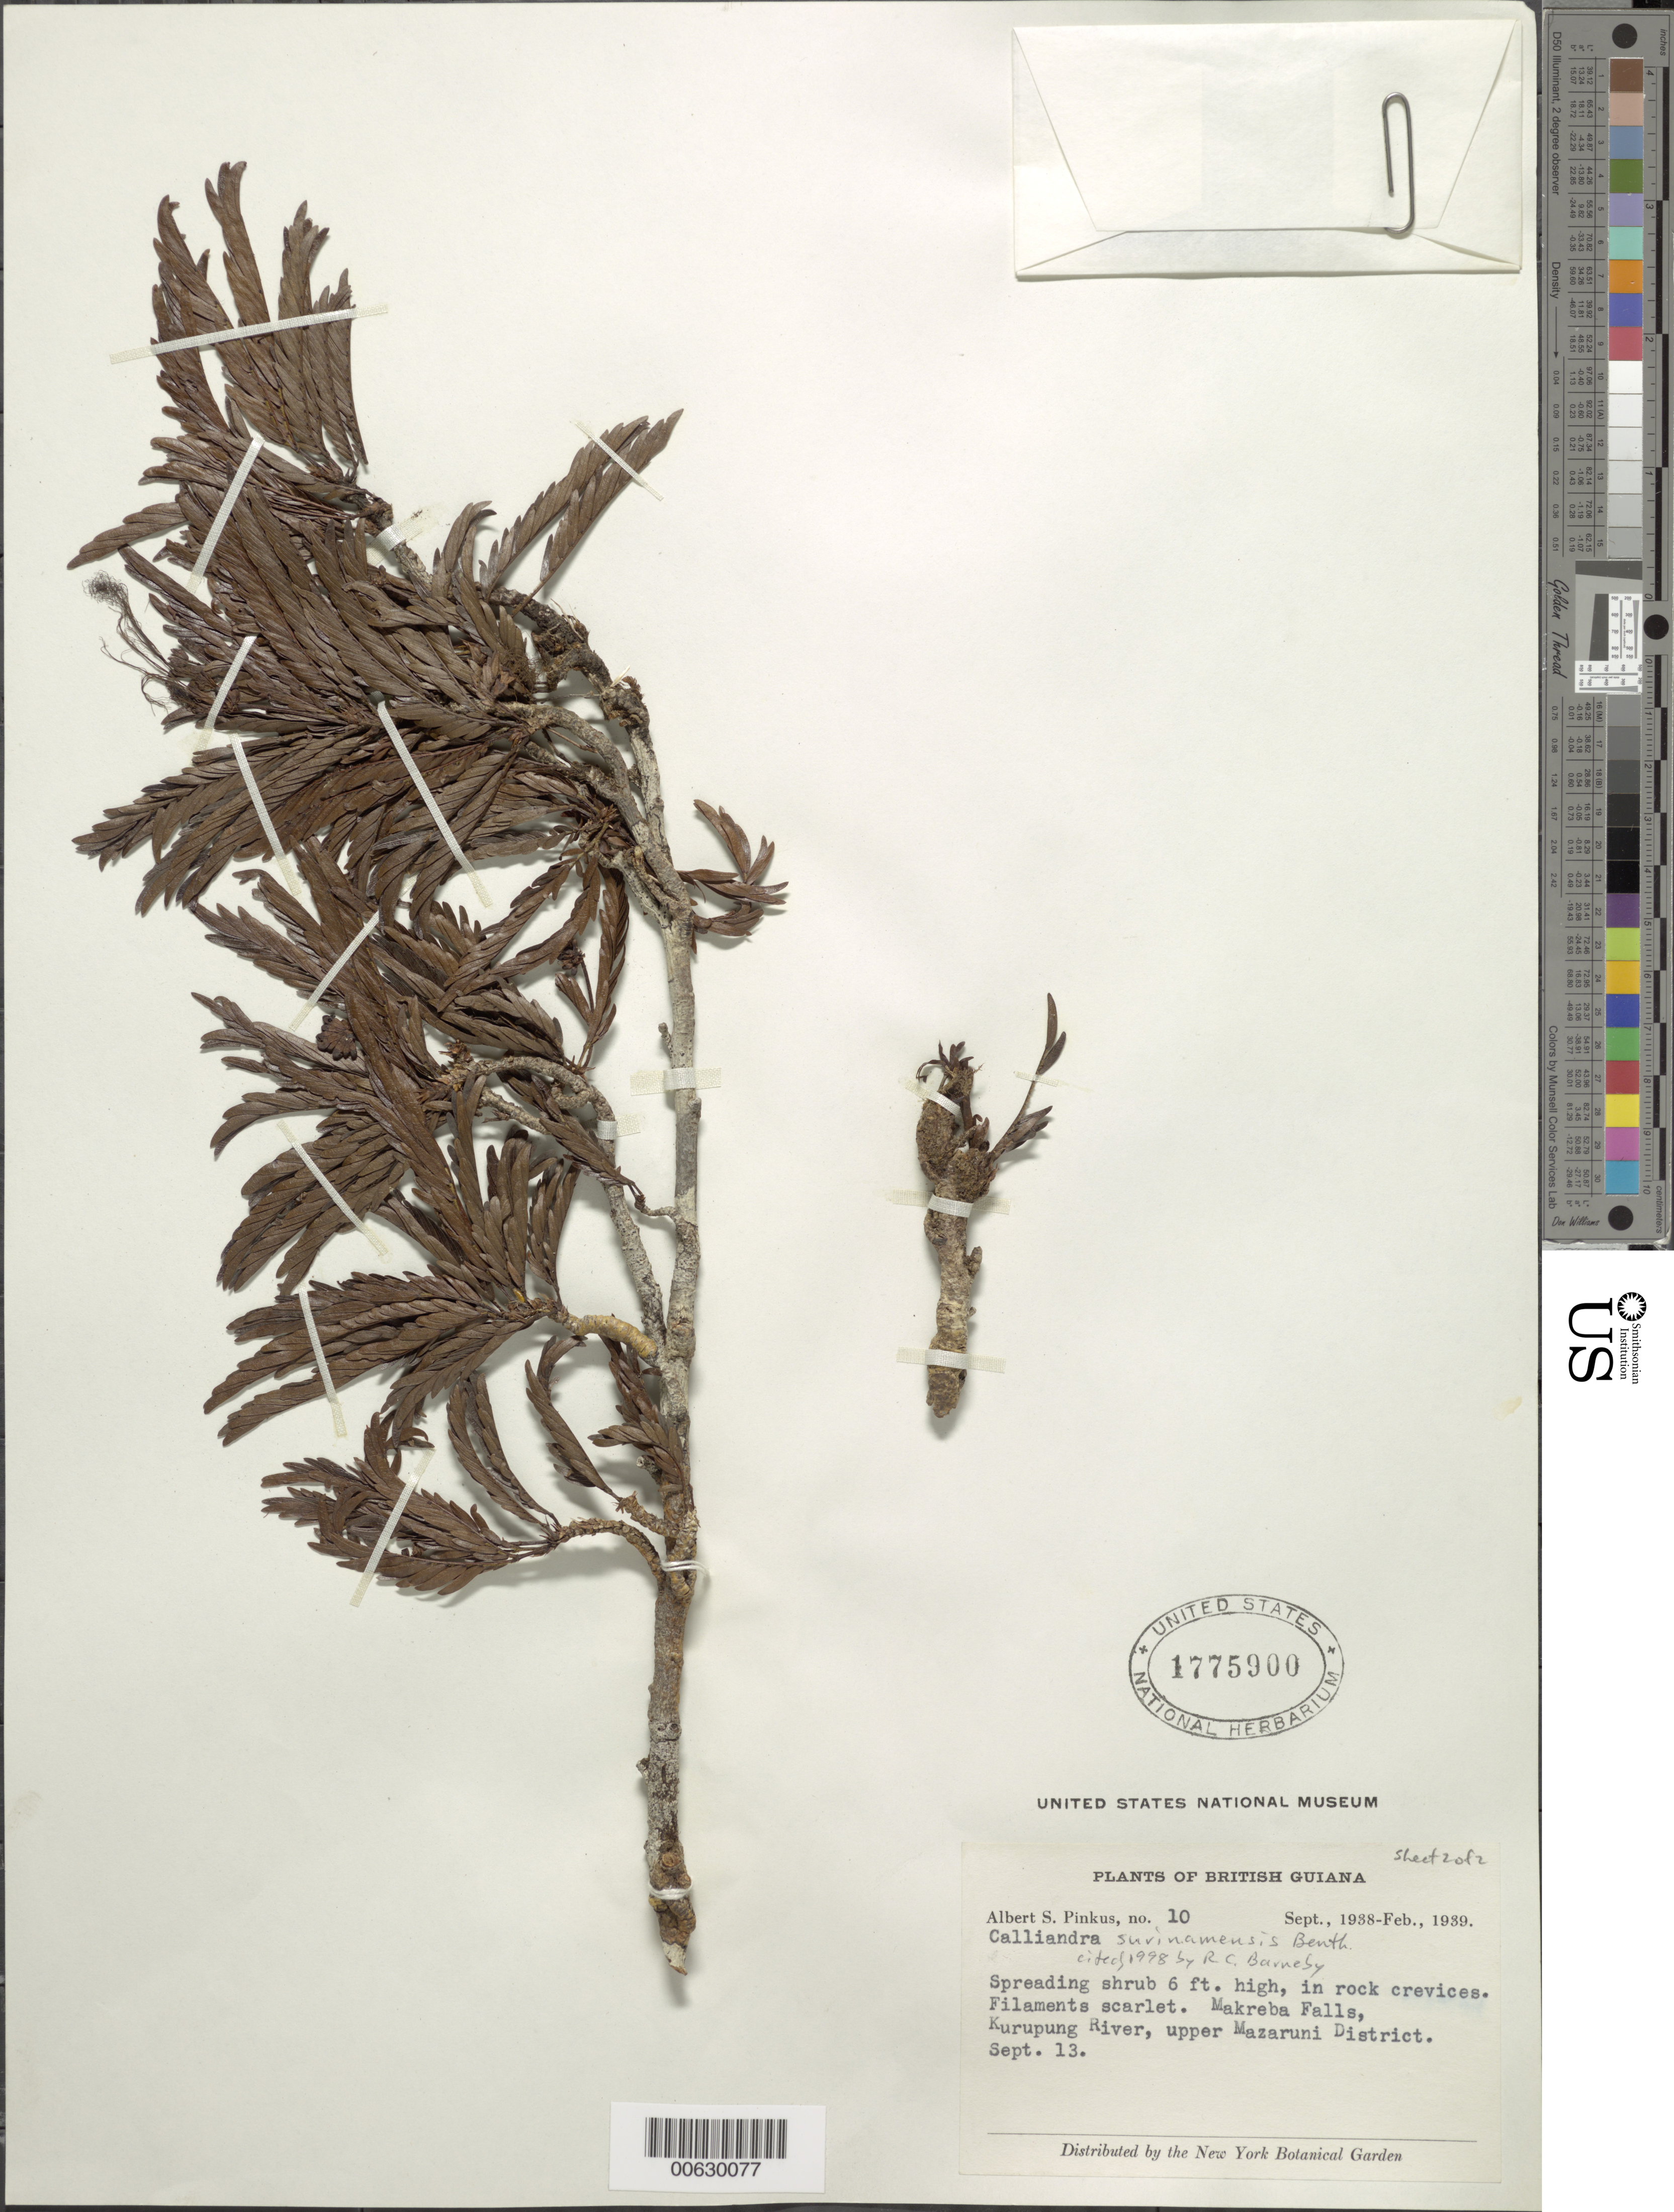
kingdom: Plantae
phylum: Tracheophyta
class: Magnoliopsida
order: Fabales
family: Fabaceae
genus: Calliandra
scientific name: Calliandra surinamensis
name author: Benth.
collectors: A. Pinkus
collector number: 10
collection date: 1938-09/1939-02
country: Guyana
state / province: Cuyuni-Mazaruni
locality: British Guiana. Makreba Falls, Kurupung River, upper Mazaruni District.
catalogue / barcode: US 1775900